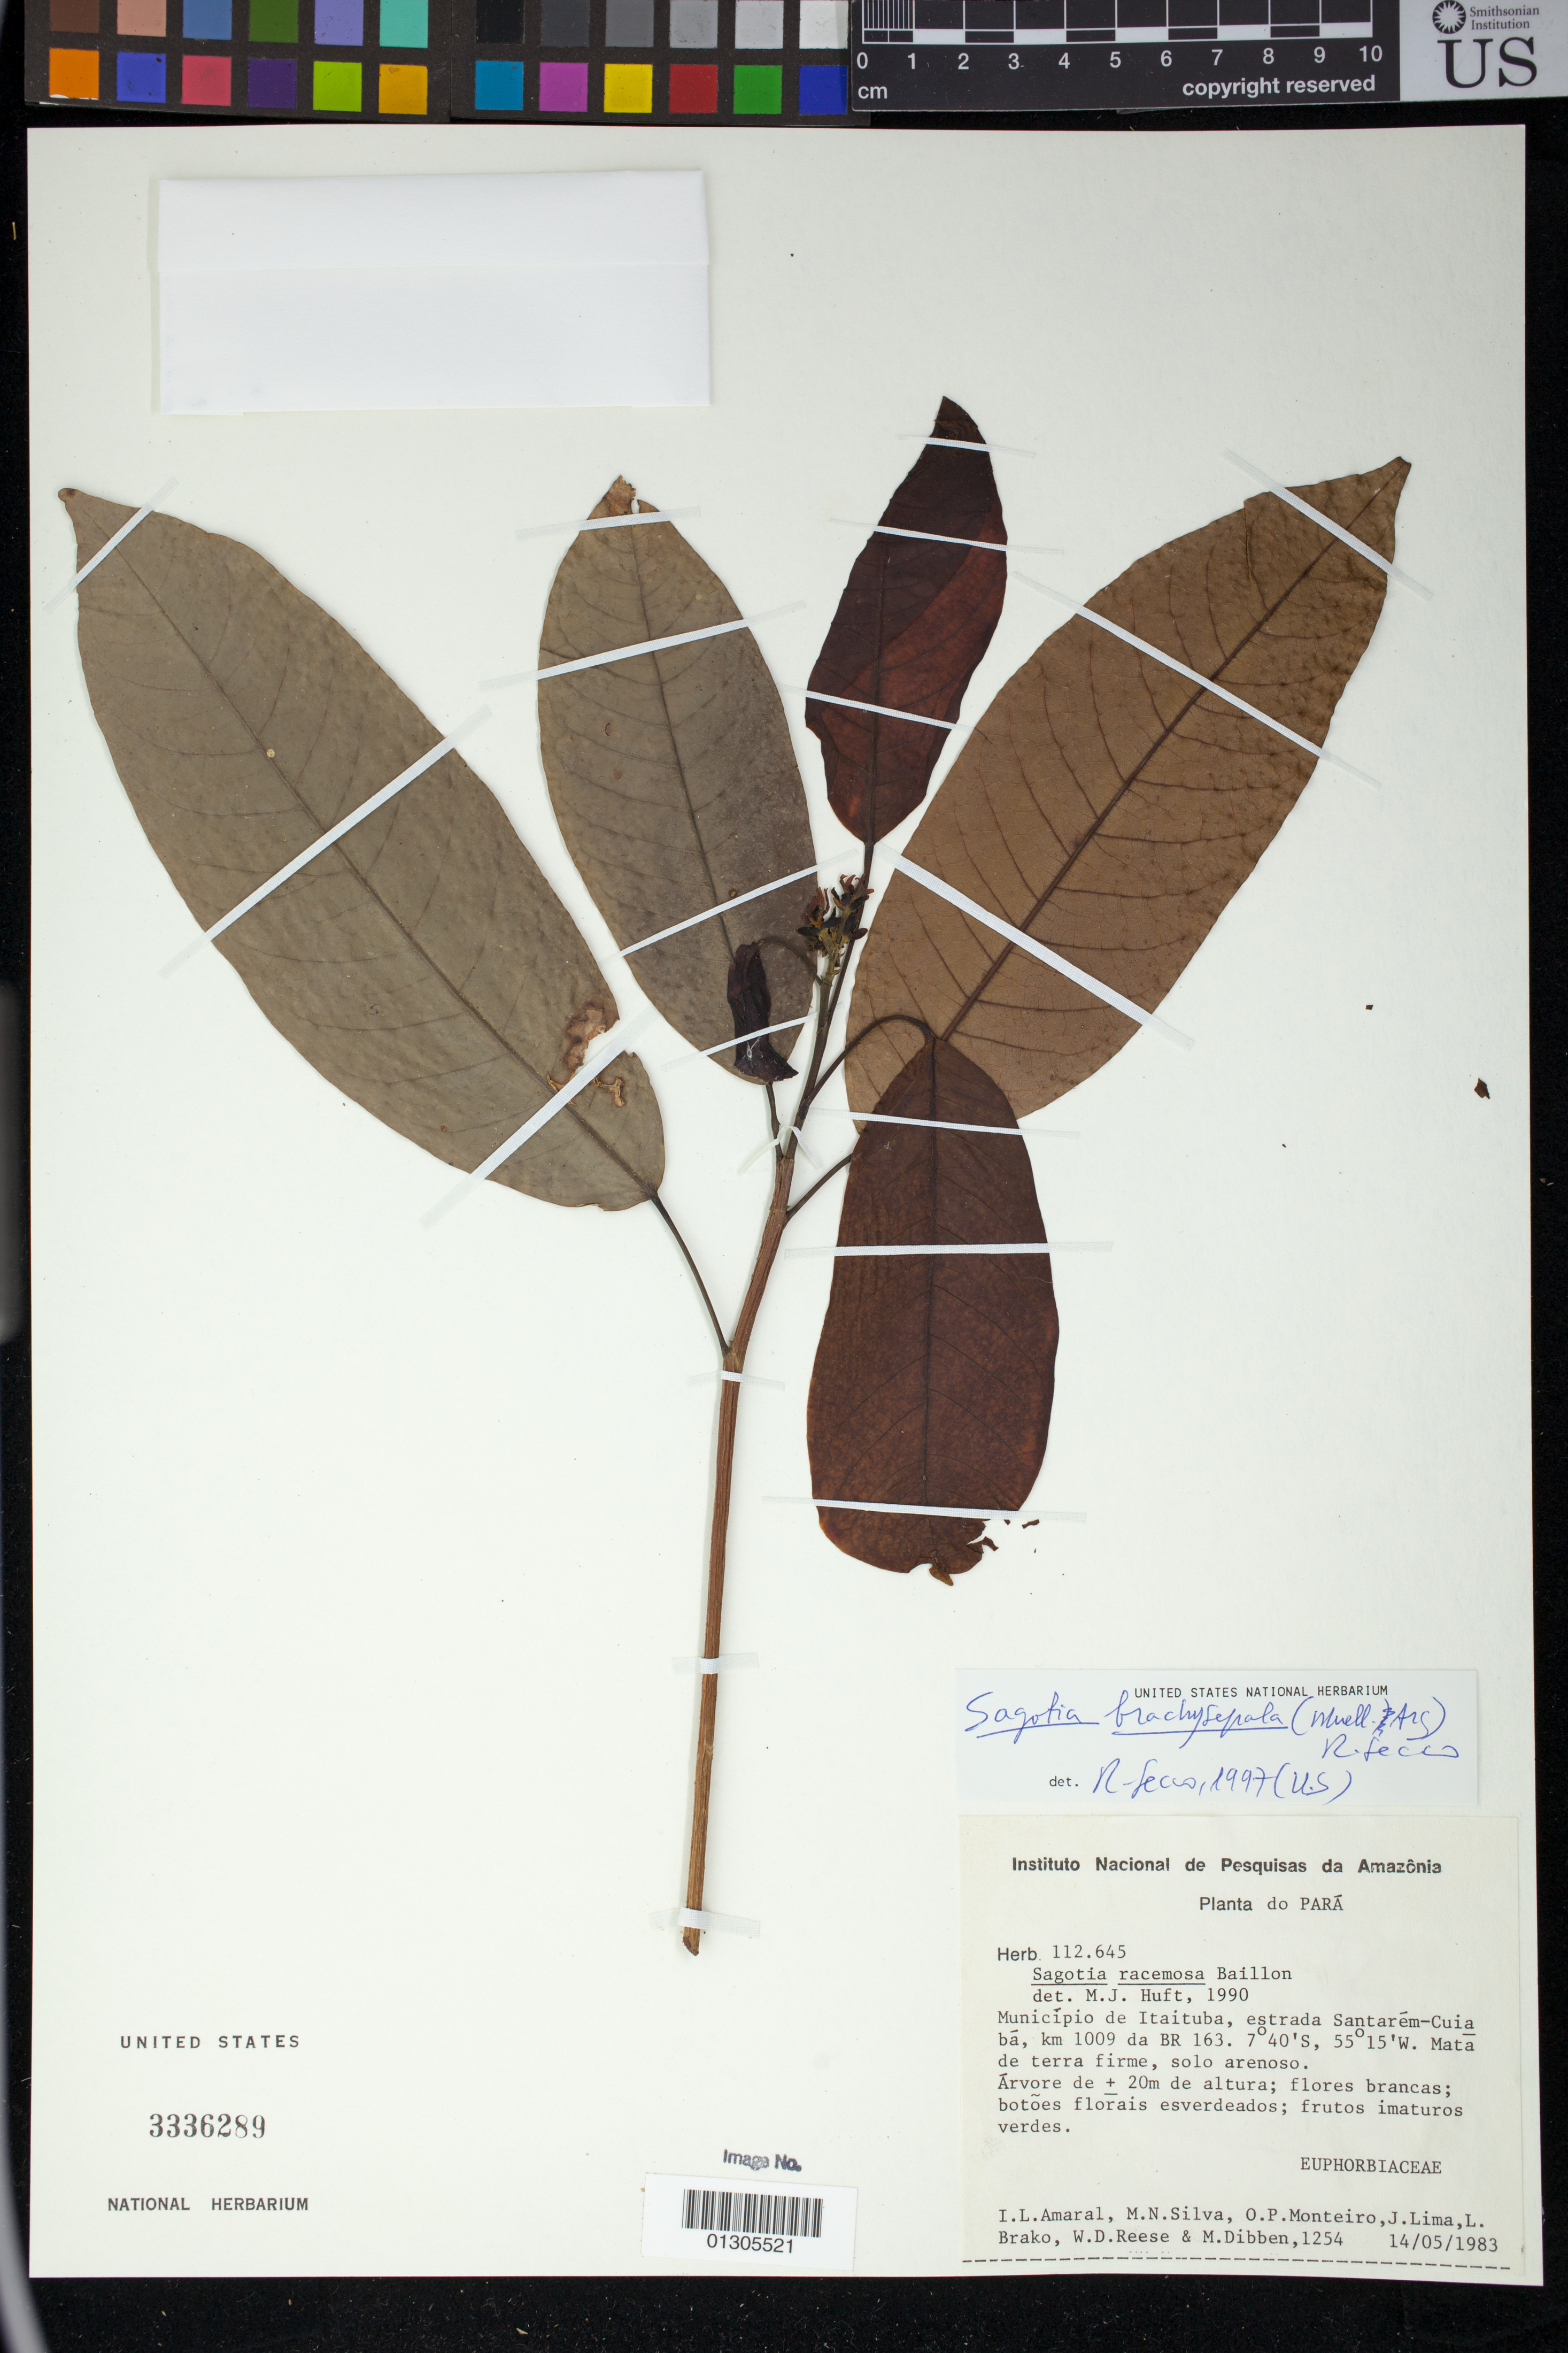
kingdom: Plantae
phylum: Tracheophyta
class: Magnoliopsida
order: Malpighiales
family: Euphorbiaceae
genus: Sagotia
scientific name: Sagotia racemosa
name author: Baill.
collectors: I. L. Amaral, M. Silva, O. P. Monteiro, J. Lima, L. Brako, W. Reese & M. Dibben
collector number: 1254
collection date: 1983-05-14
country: Brazil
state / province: Para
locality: Municipality de Itaituba, estrada Santarem-Cuia ba km 1009 da BR 163.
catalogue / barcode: US 3336289